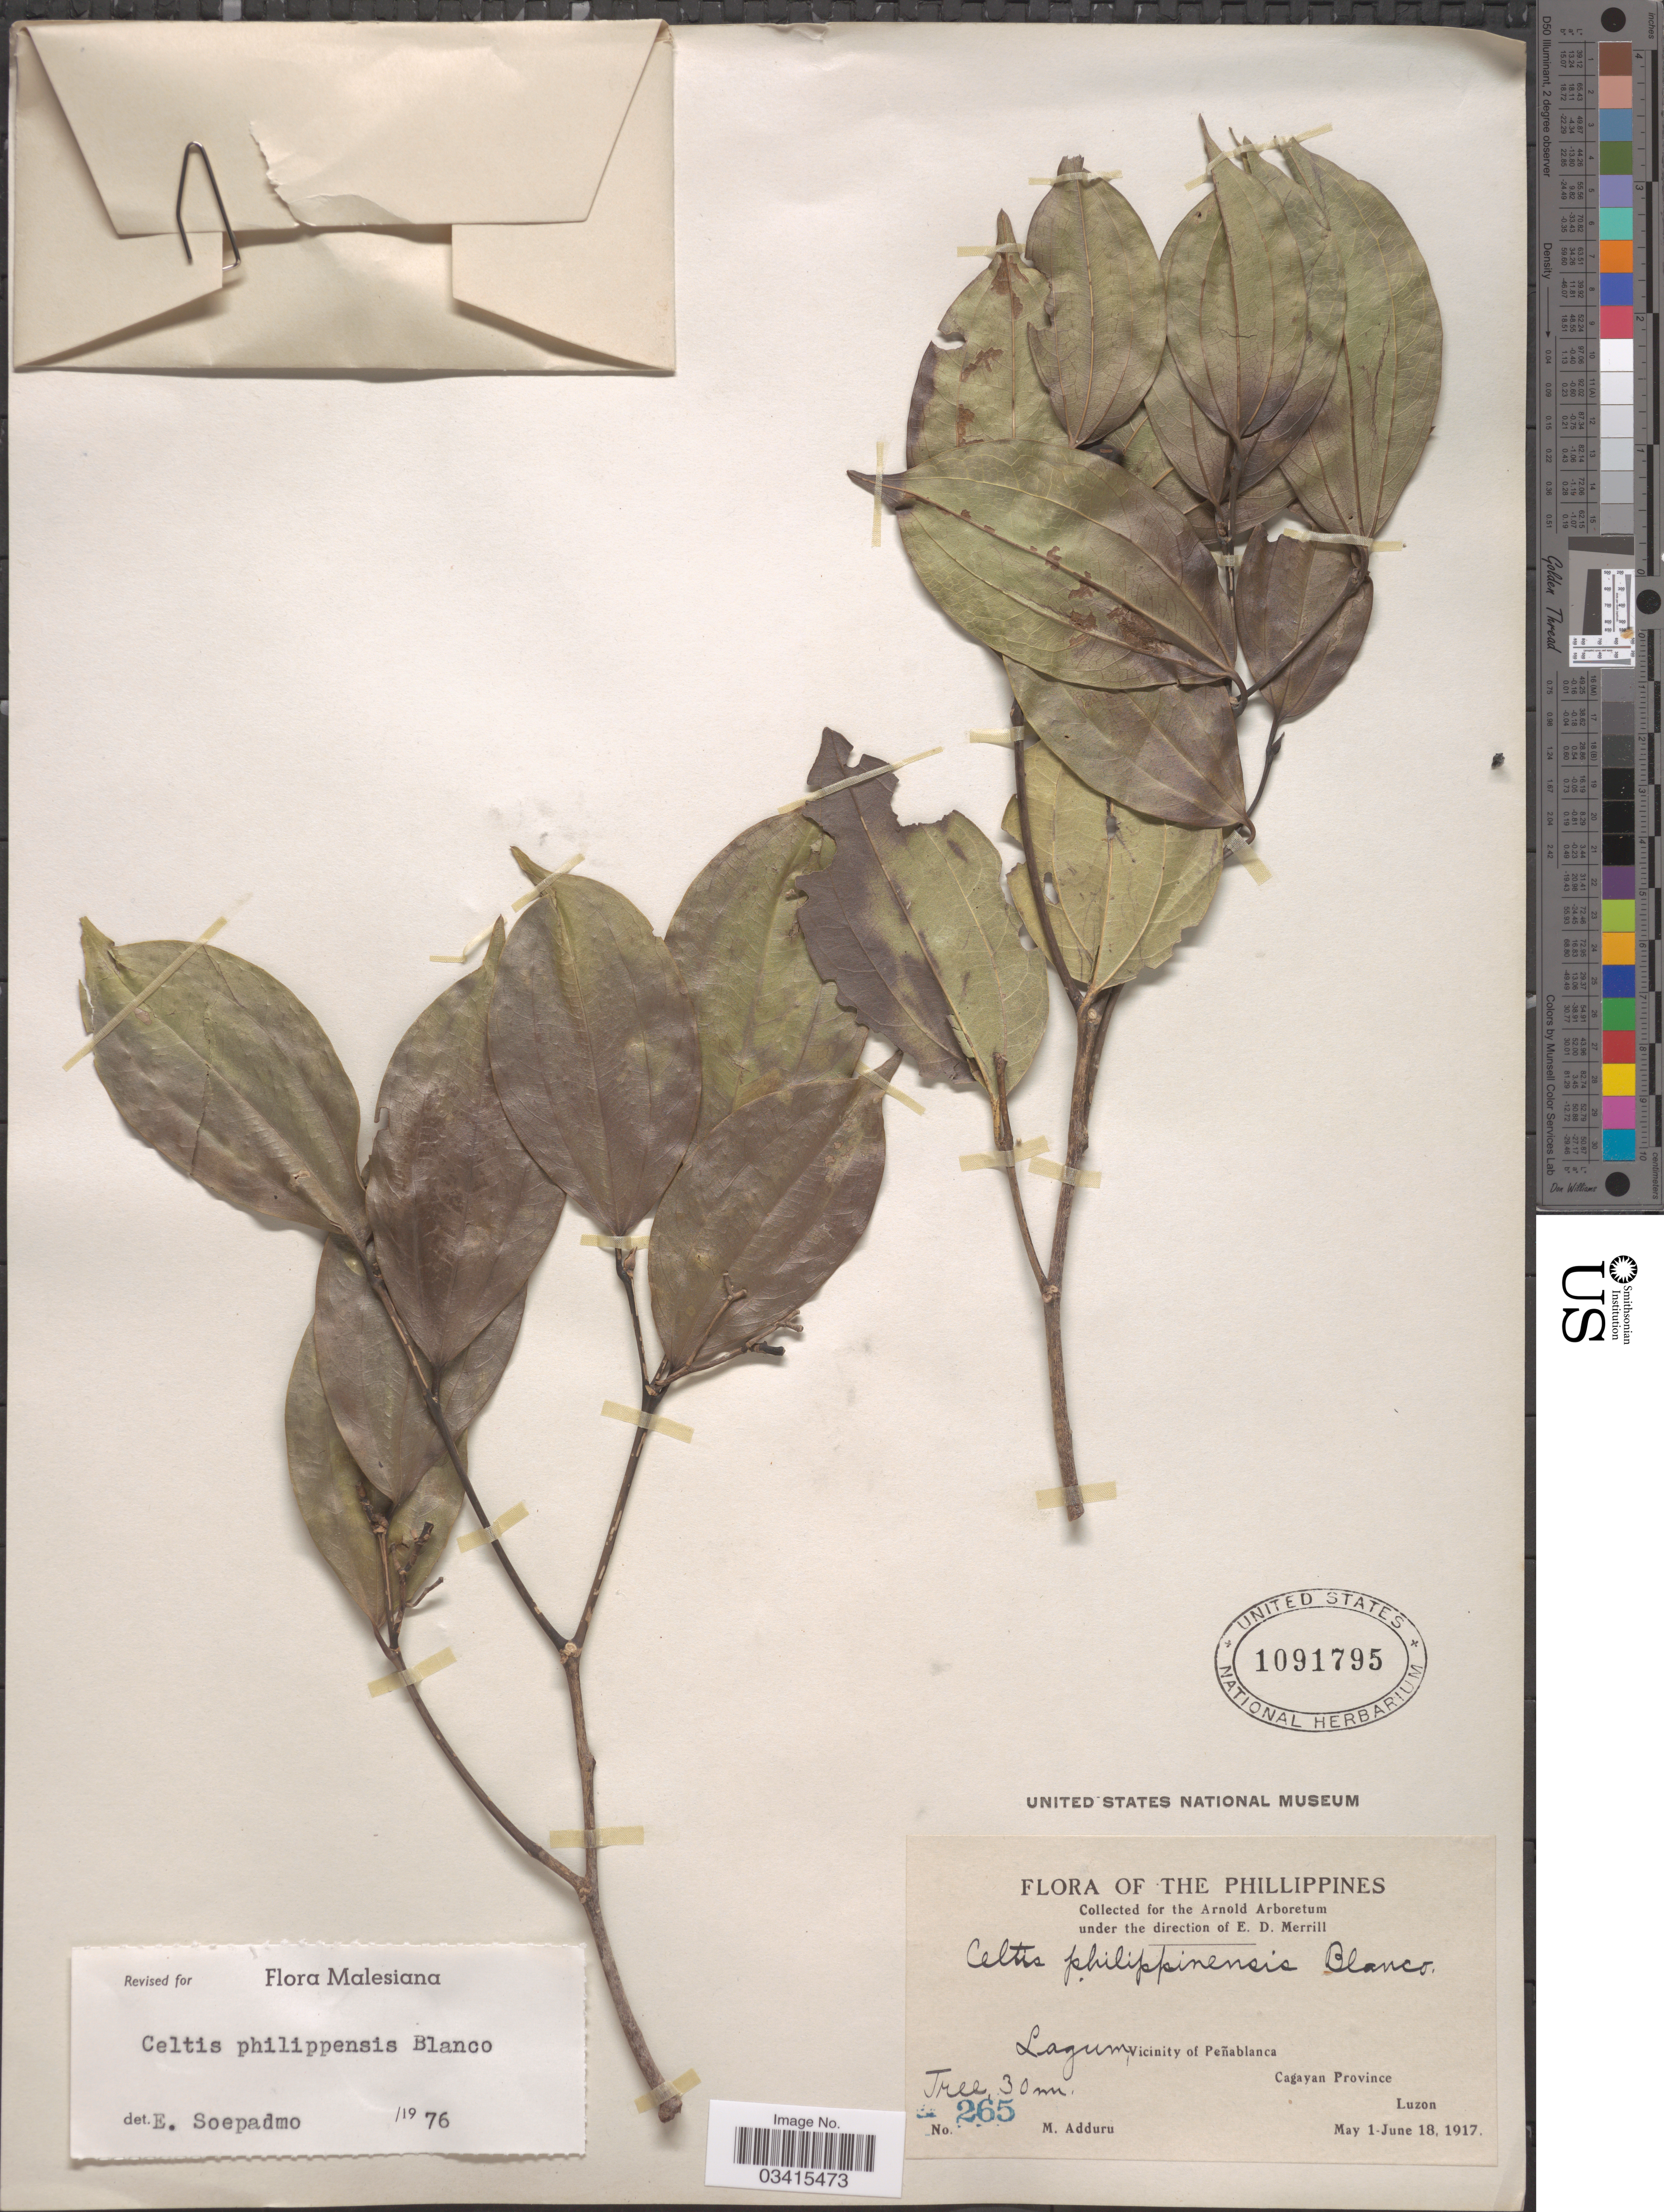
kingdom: Plantae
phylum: Tracheophyta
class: Magnoliopsida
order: Rosales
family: Cannabaceae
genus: Celtis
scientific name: Celtis philippensis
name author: Blanco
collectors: M. Adduru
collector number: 265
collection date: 1917-05-01/1917-06-18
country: Philippines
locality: Lagum, Vicinity of Peñablanca. Cagayan Province. Luzon.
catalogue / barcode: US 1091795